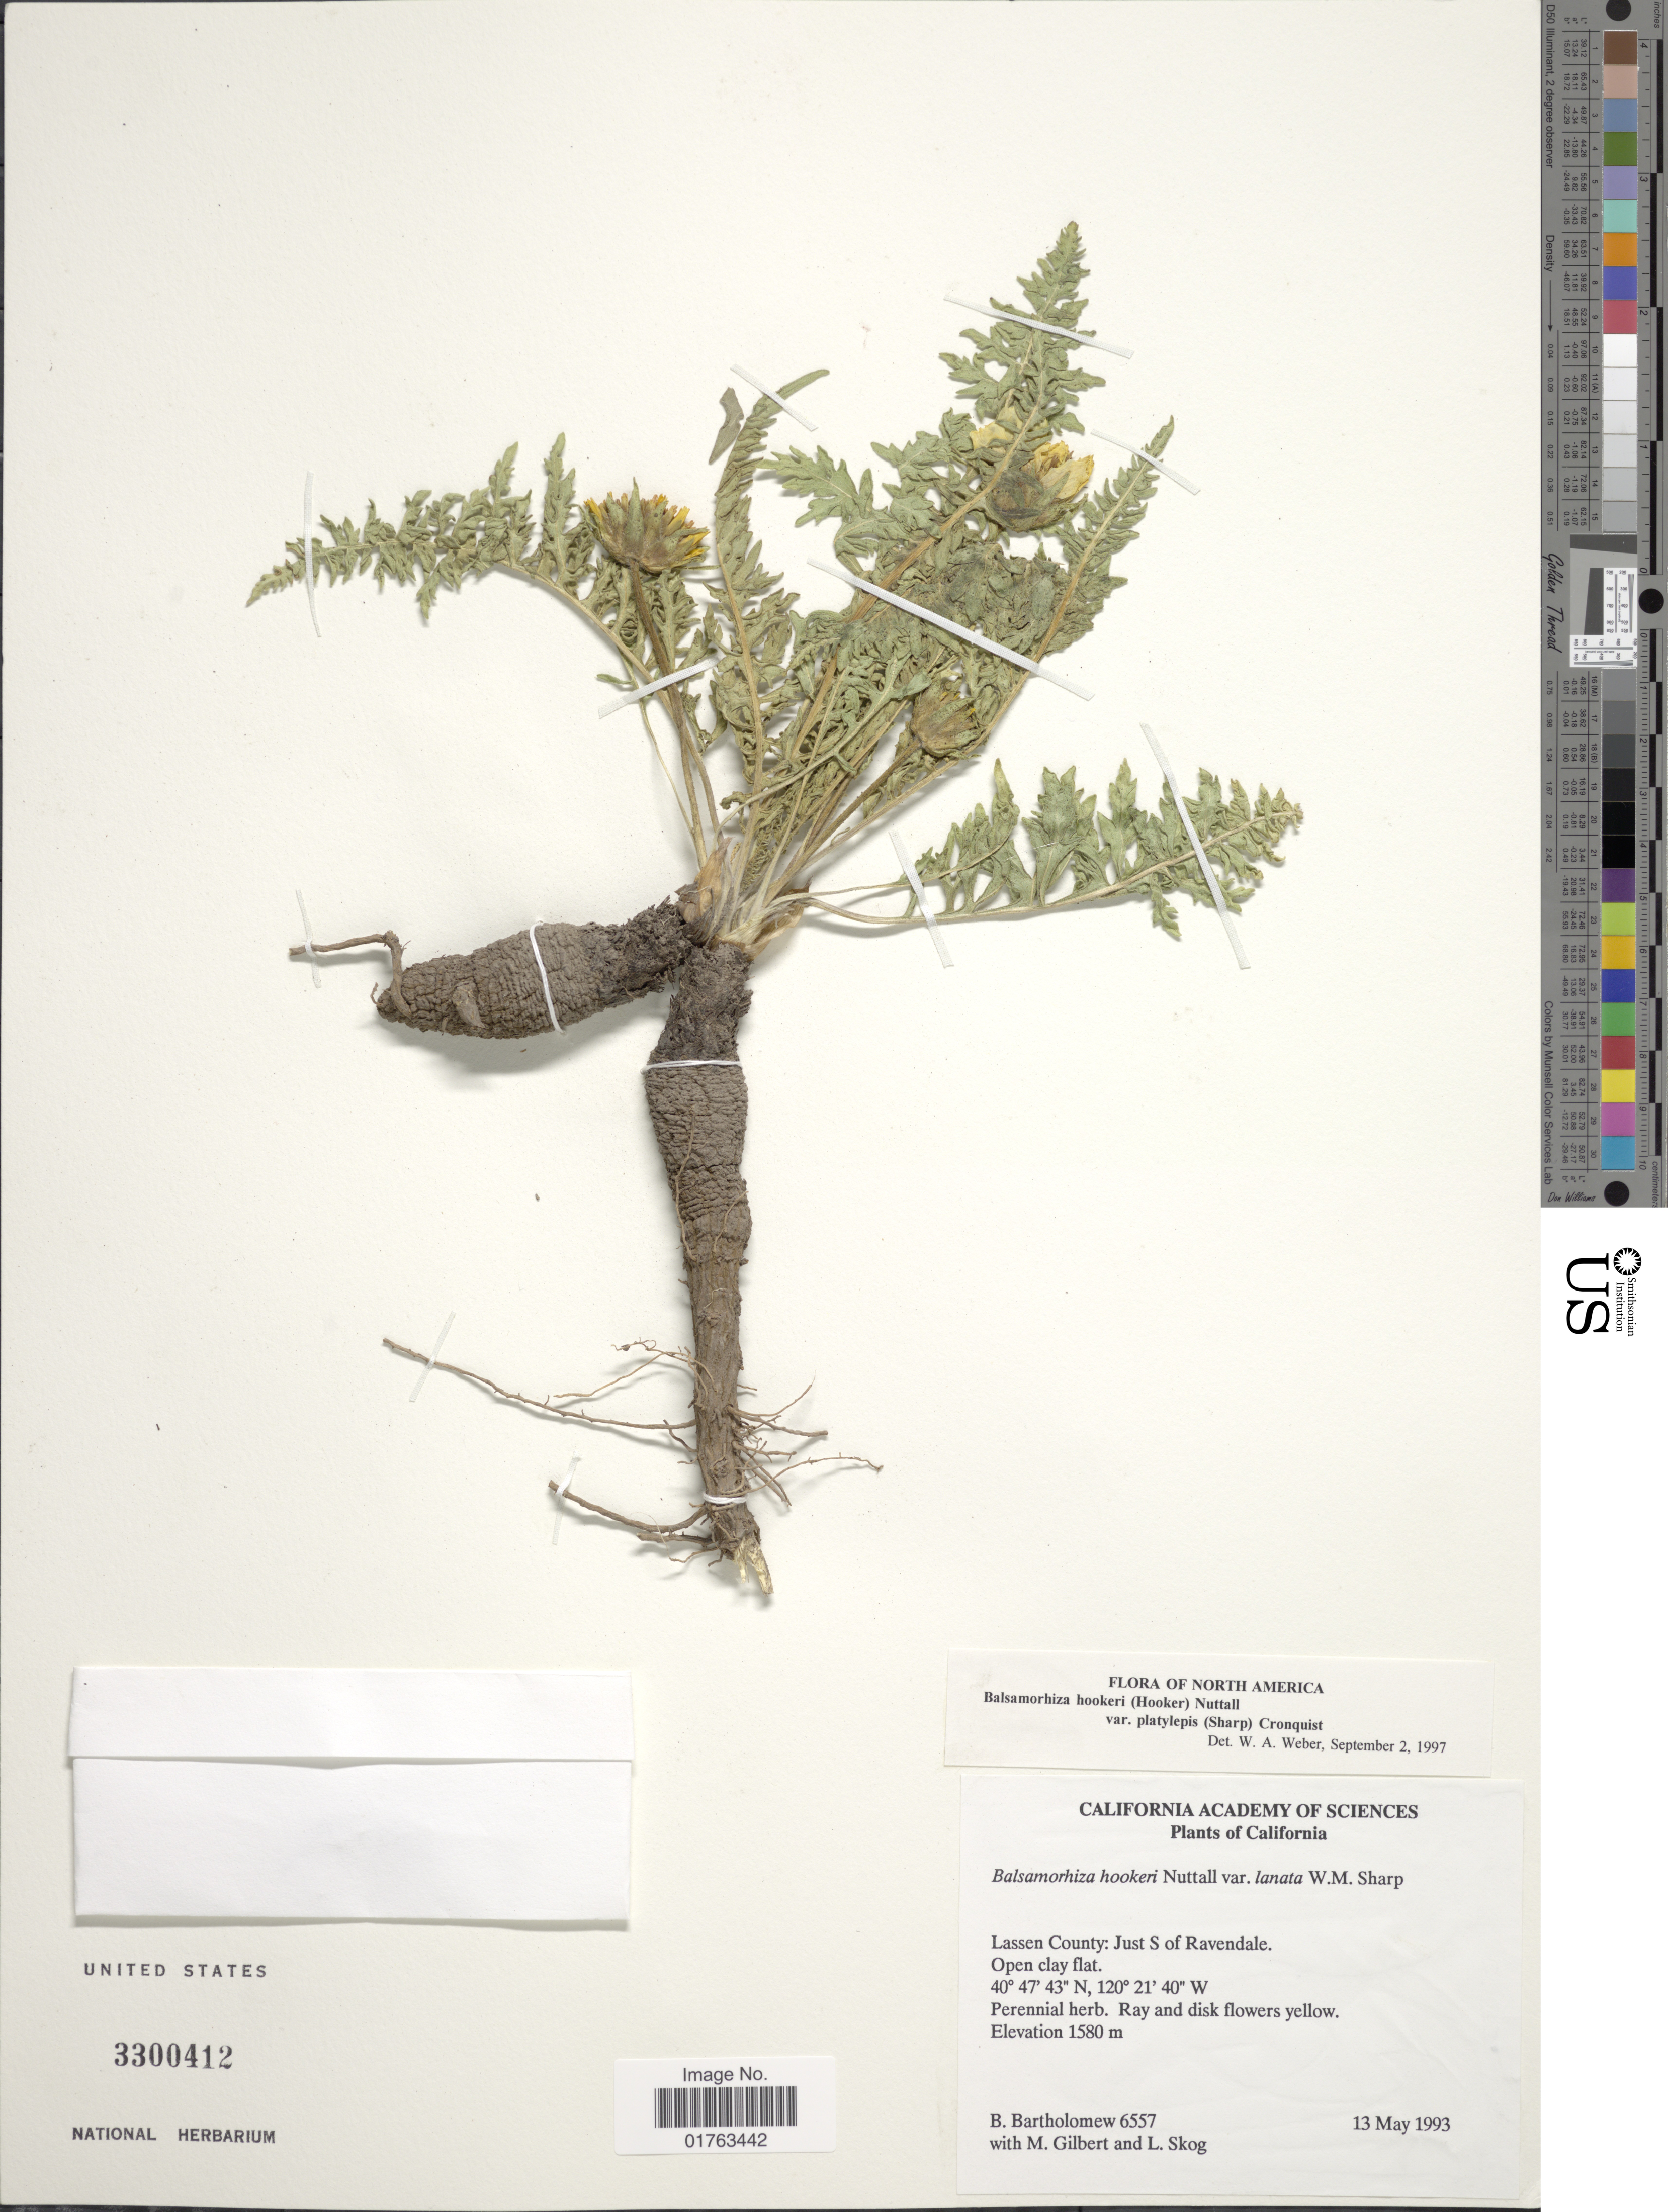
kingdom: Plantae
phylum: Tracheophyta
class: Magnoliopsida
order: Asterales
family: Asteraceae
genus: Balsamorhiza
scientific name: Balsamorhiza hookeri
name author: Nutt.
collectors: B. Bartholomew, M. Gilbert & L. E. Skog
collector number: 6557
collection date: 1993-05-13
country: United States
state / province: California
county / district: Lassen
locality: Lassen County: Just S of Ravendale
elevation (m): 1580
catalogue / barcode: US 3300412